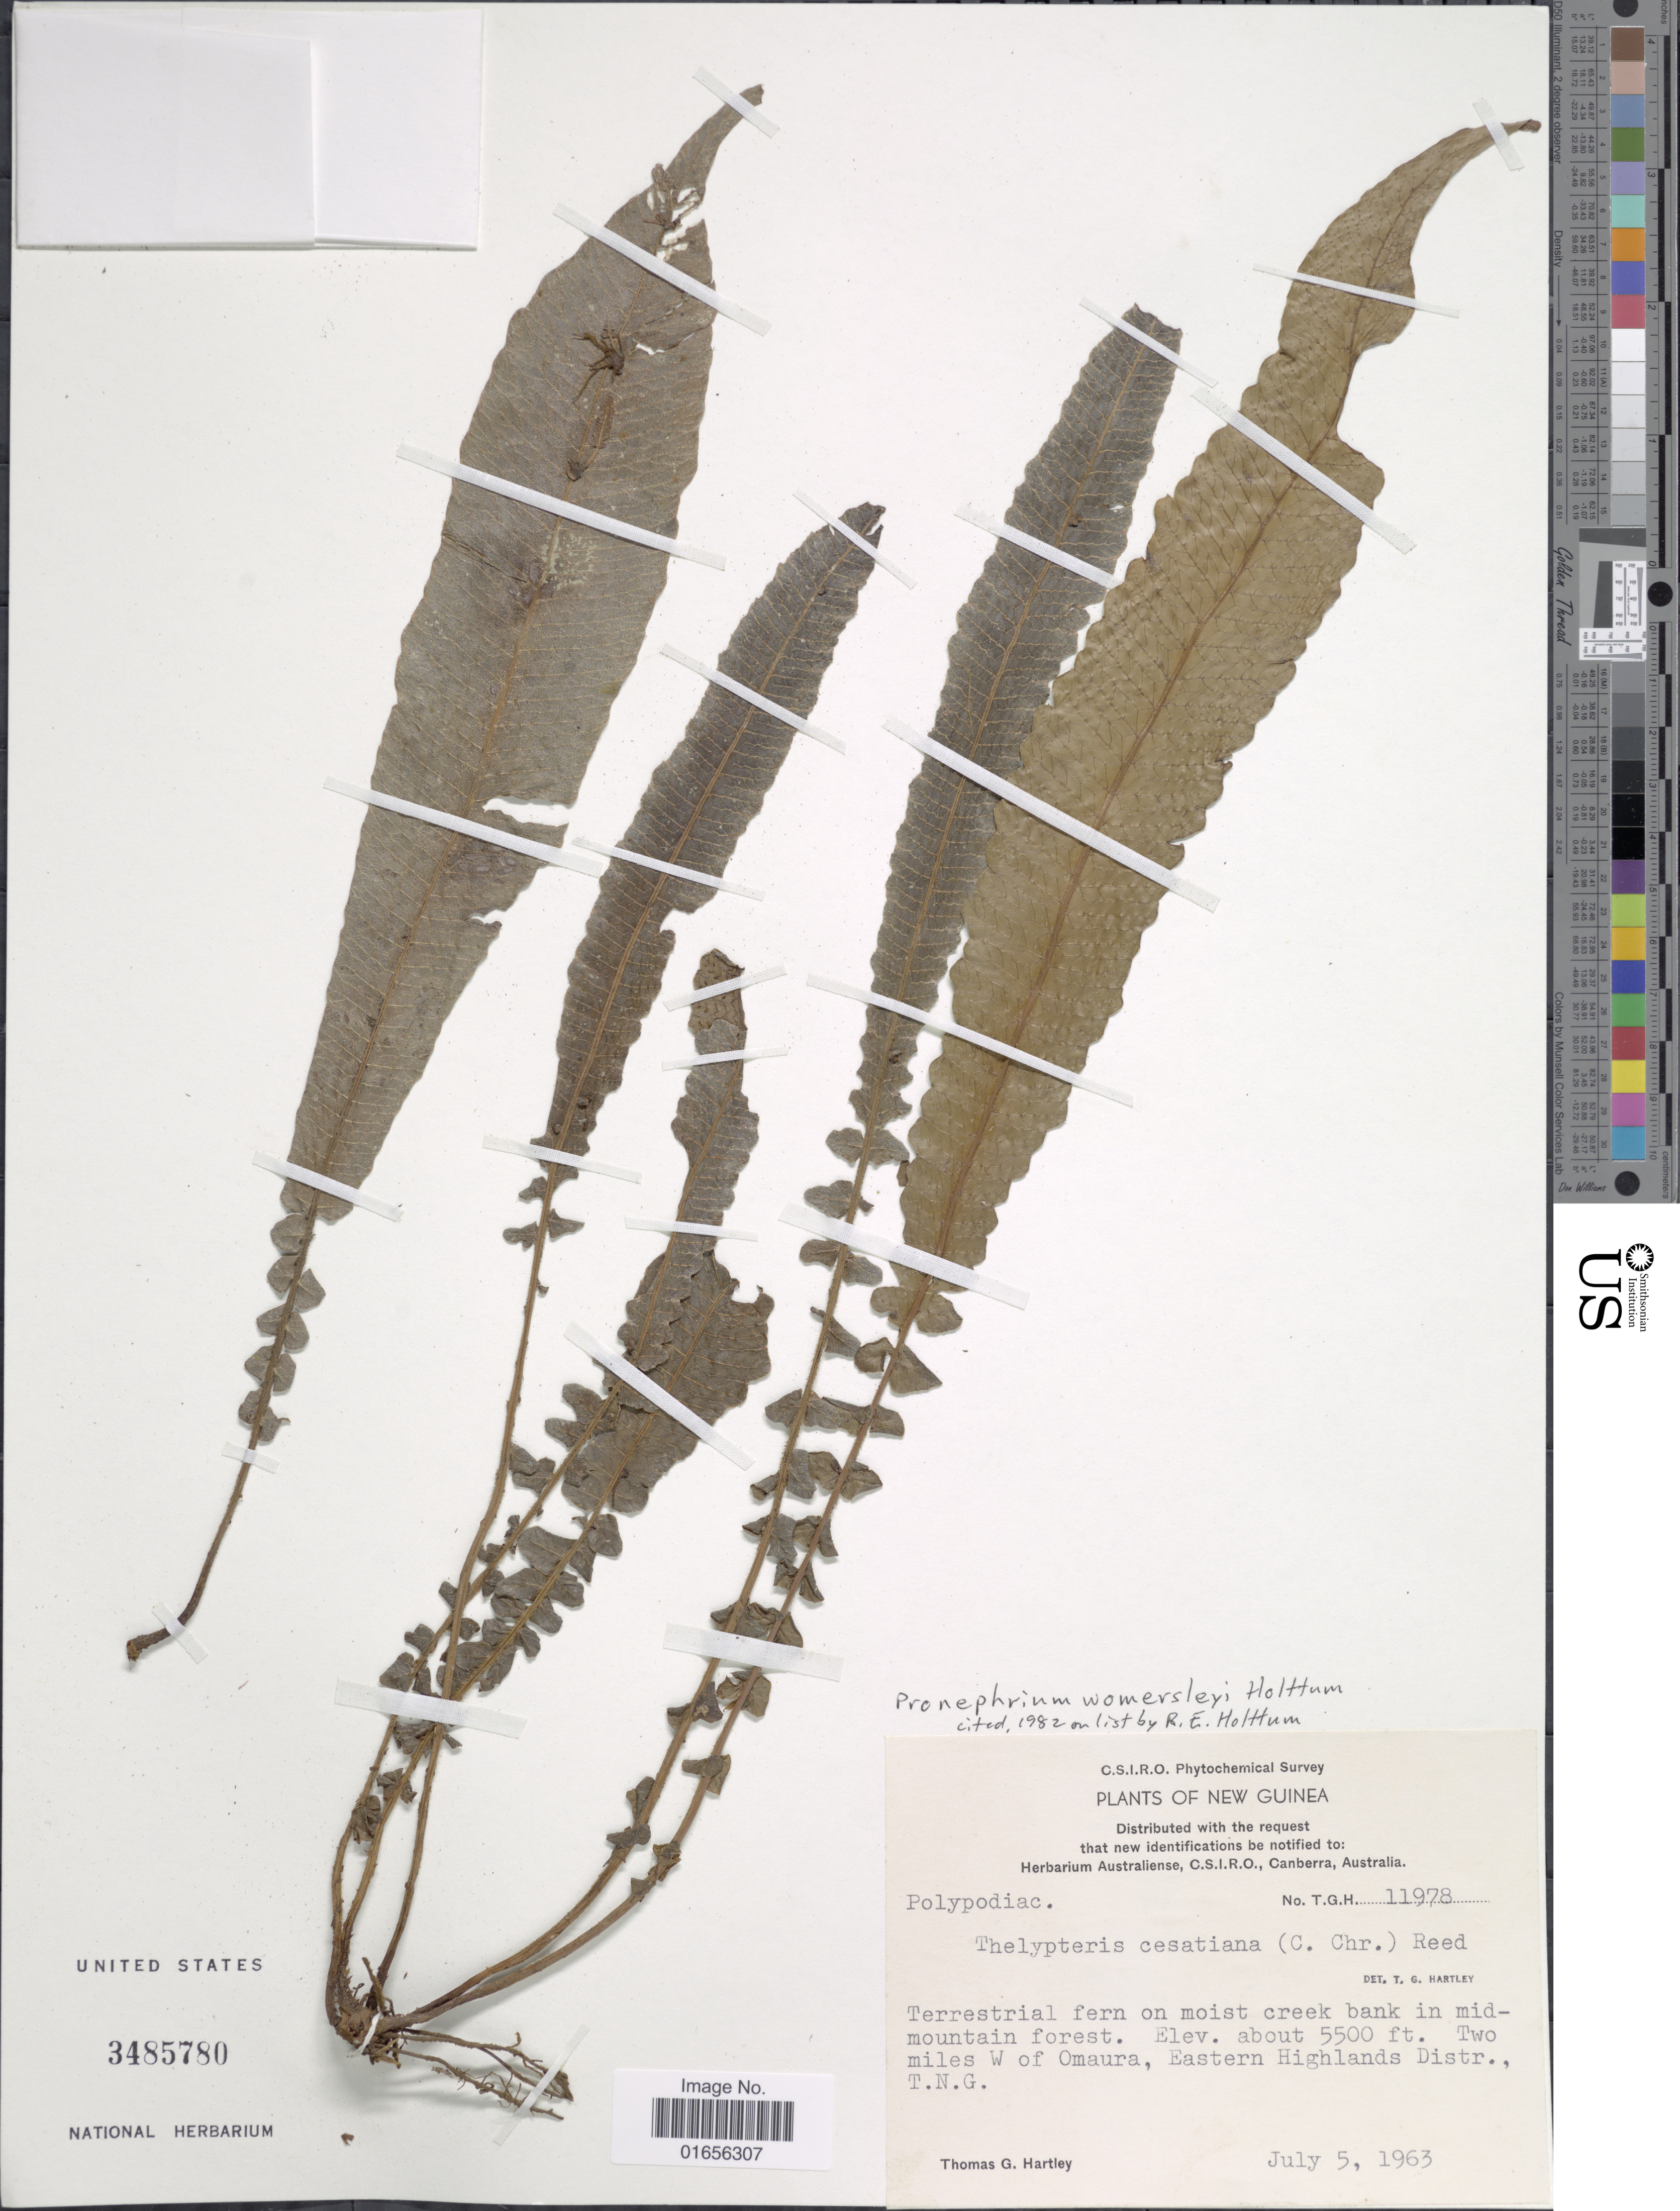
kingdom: Plantae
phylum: Tracheophyta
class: Polypodiopsida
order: Polypodiales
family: Thelypteridaceae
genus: Pronephrium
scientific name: Pronephrium womersleyi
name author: Holttum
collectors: T. G. Hartley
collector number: T.G.H. 11978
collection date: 1963-07-05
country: Papua New Guinea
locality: New Guinea, Two miles W of Omaura, Eastern Highlands Distr., T.N.G.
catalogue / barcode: US 3485780